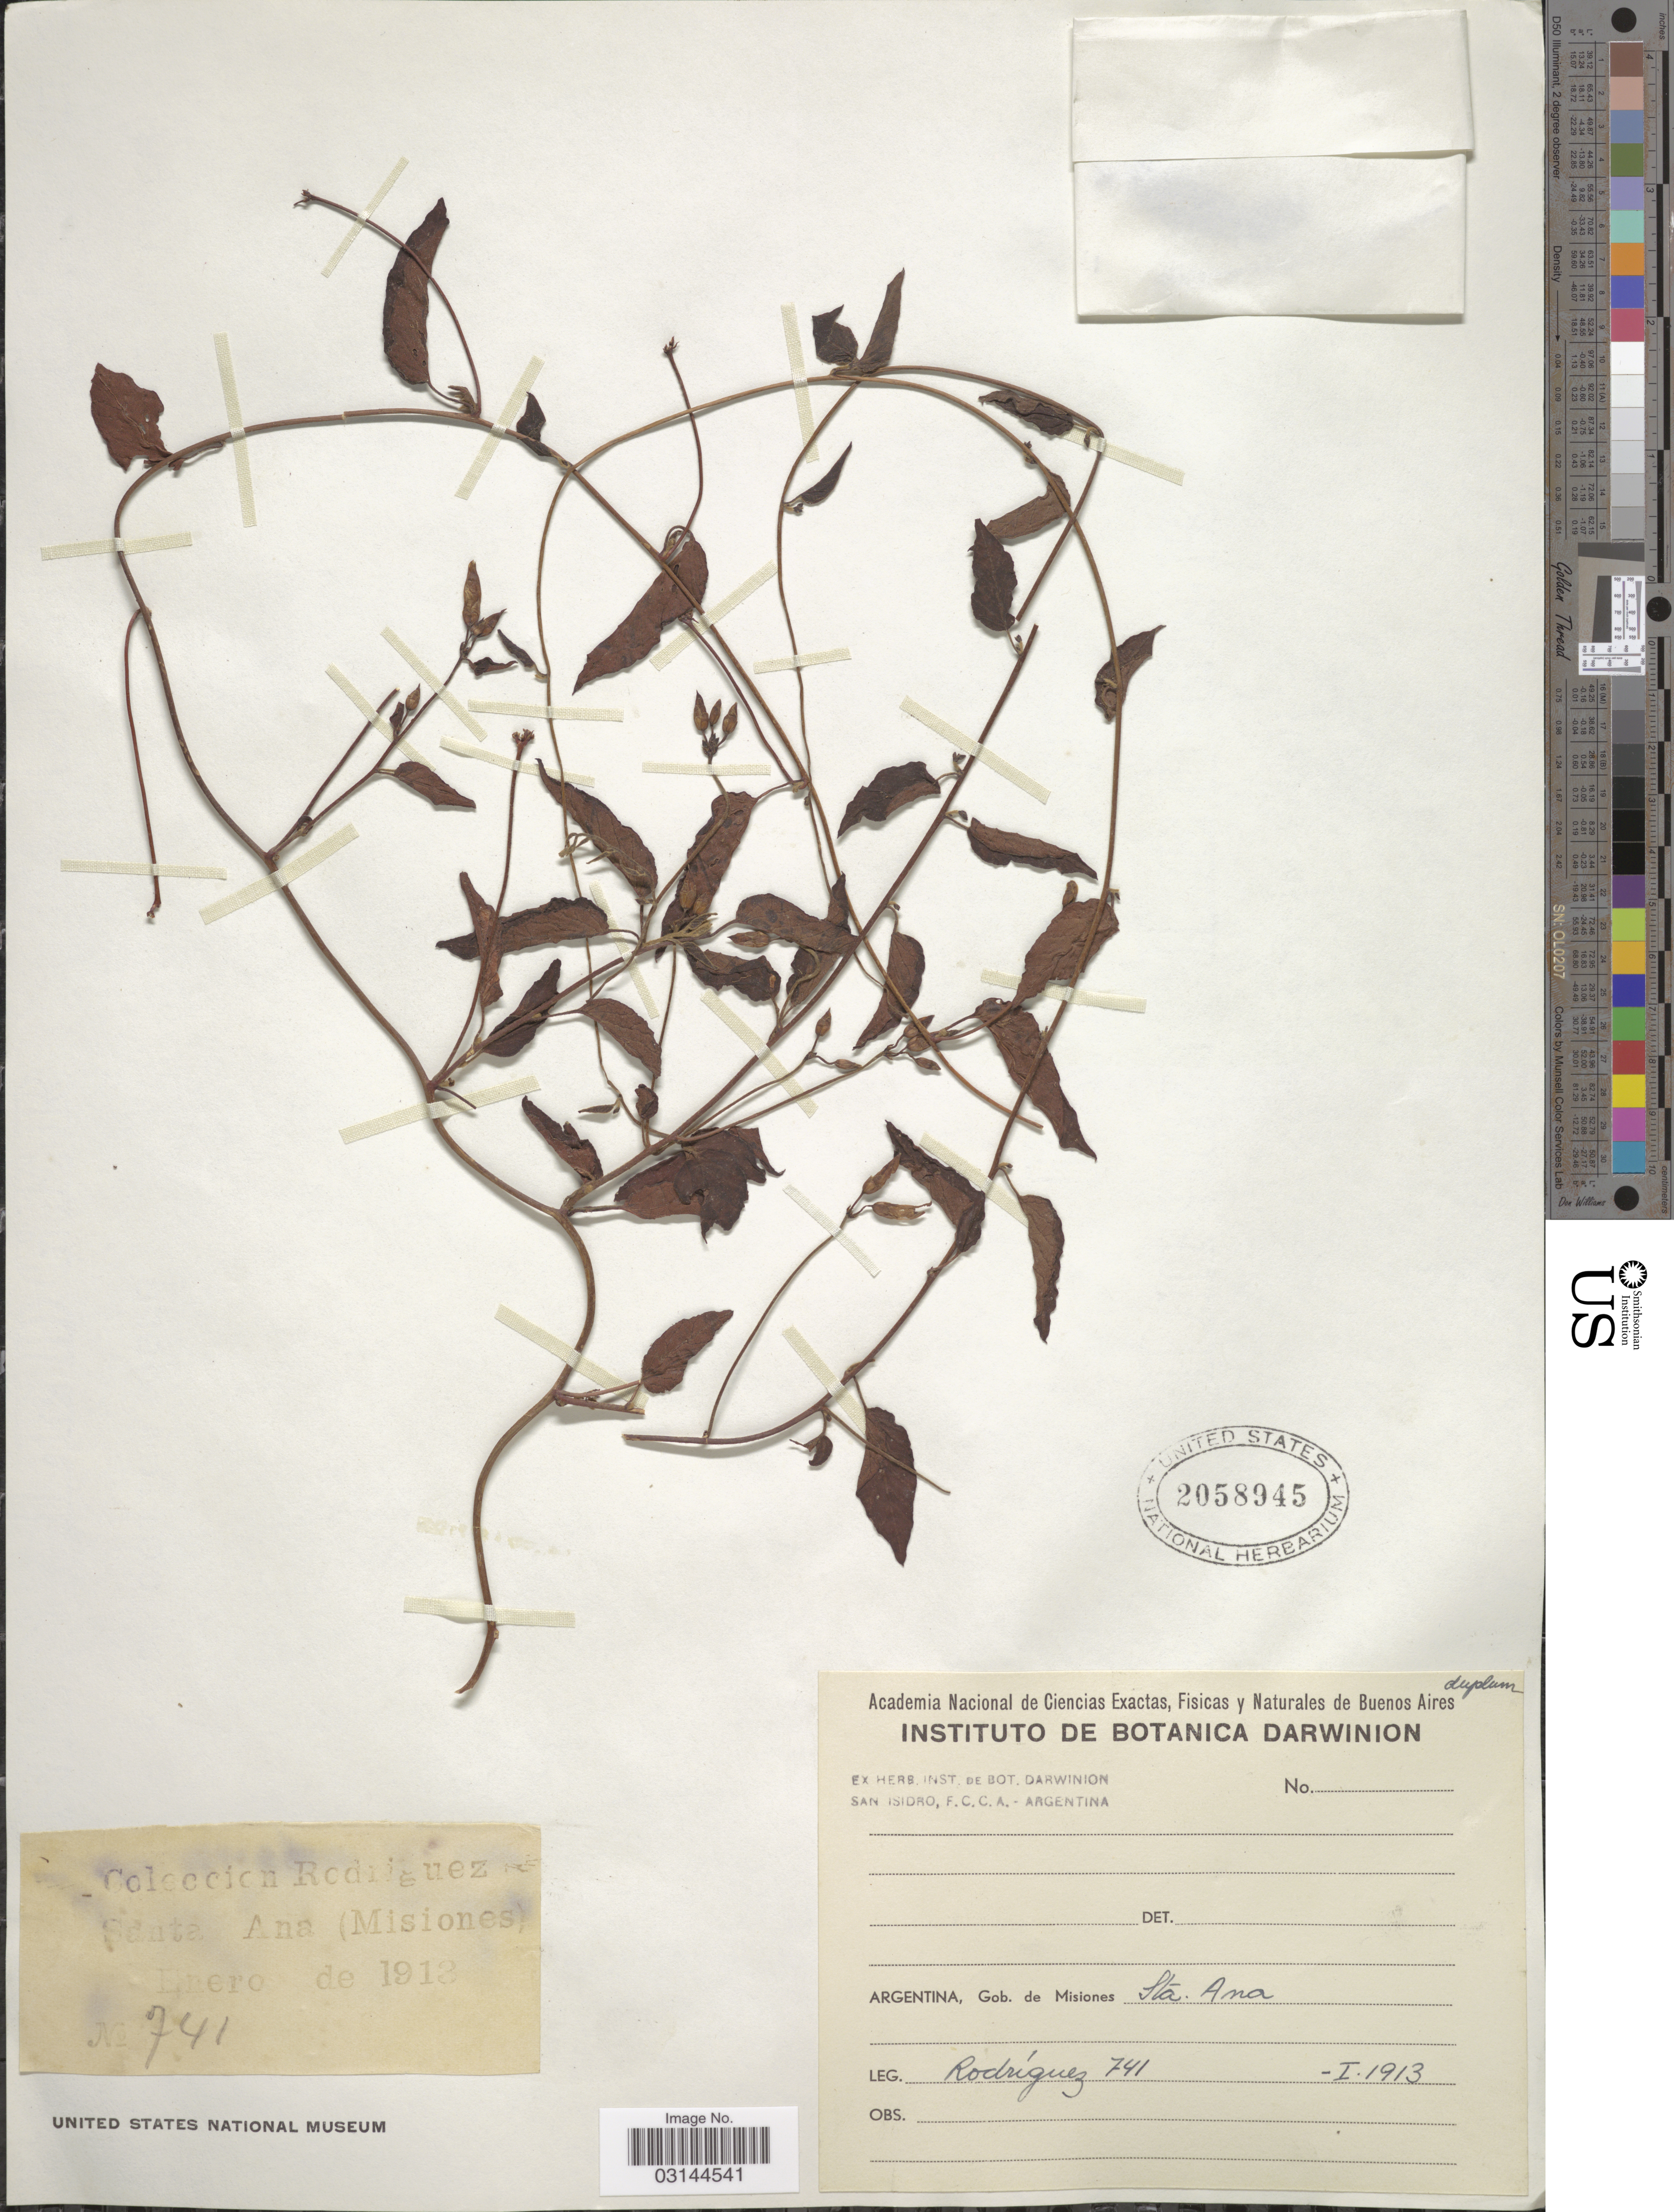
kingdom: Plantae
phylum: Tracheophyta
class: Magnoliopsida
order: Solanales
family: Convolvulaceae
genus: Jacquemontia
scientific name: Jacquemontia sp.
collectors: -- Rodriquez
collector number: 741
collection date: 1913-01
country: Argentina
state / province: Misiones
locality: Gob. de Misiones. Sta. Ana.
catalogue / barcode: US 2058945